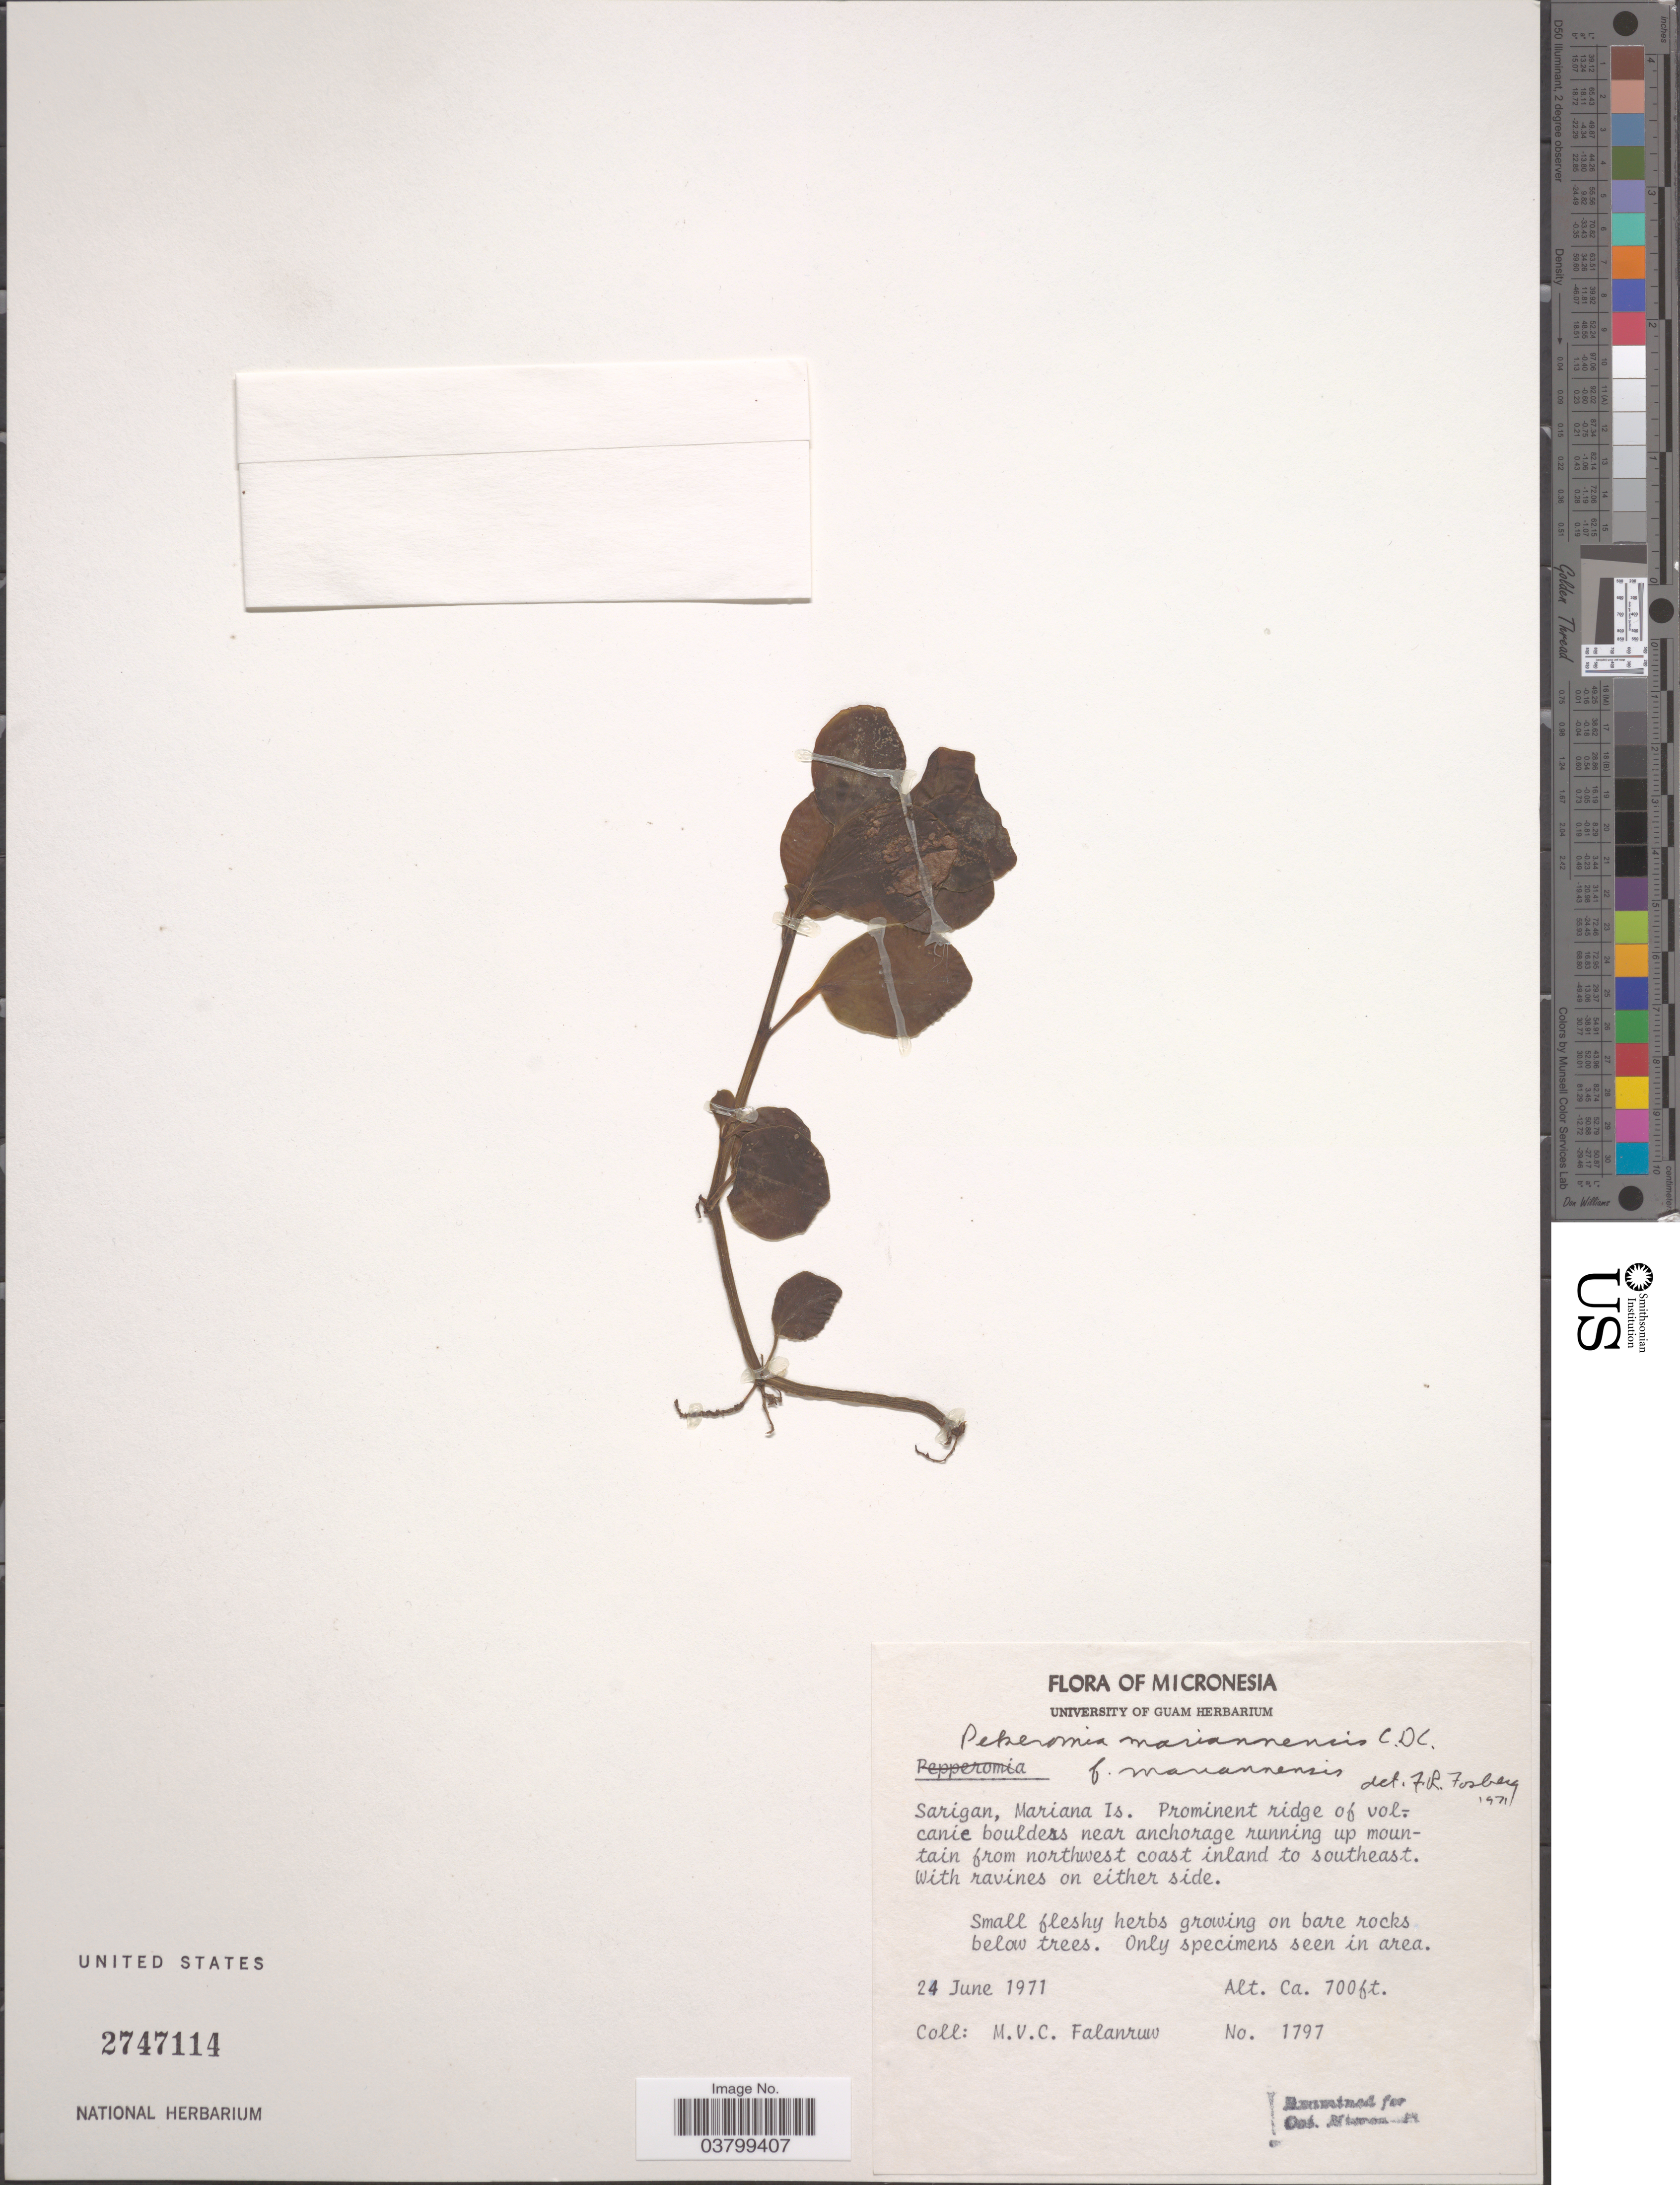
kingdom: Plantae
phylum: Tracheophyta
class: Magnoliopsida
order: Piperales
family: Piperaceae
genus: Peperomia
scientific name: Peperomia mariannensis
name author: C. DC.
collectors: M. V. Falanruw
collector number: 1797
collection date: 1971-06-24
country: Northern Mariana Islands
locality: Micronesia. Sarigan, Mariana Is. Prominent ridge of volcanic boulders near anchorage running up mountain from northwest coast inland to southwest. With ravines on either side.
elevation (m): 213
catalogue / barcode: US 2747114